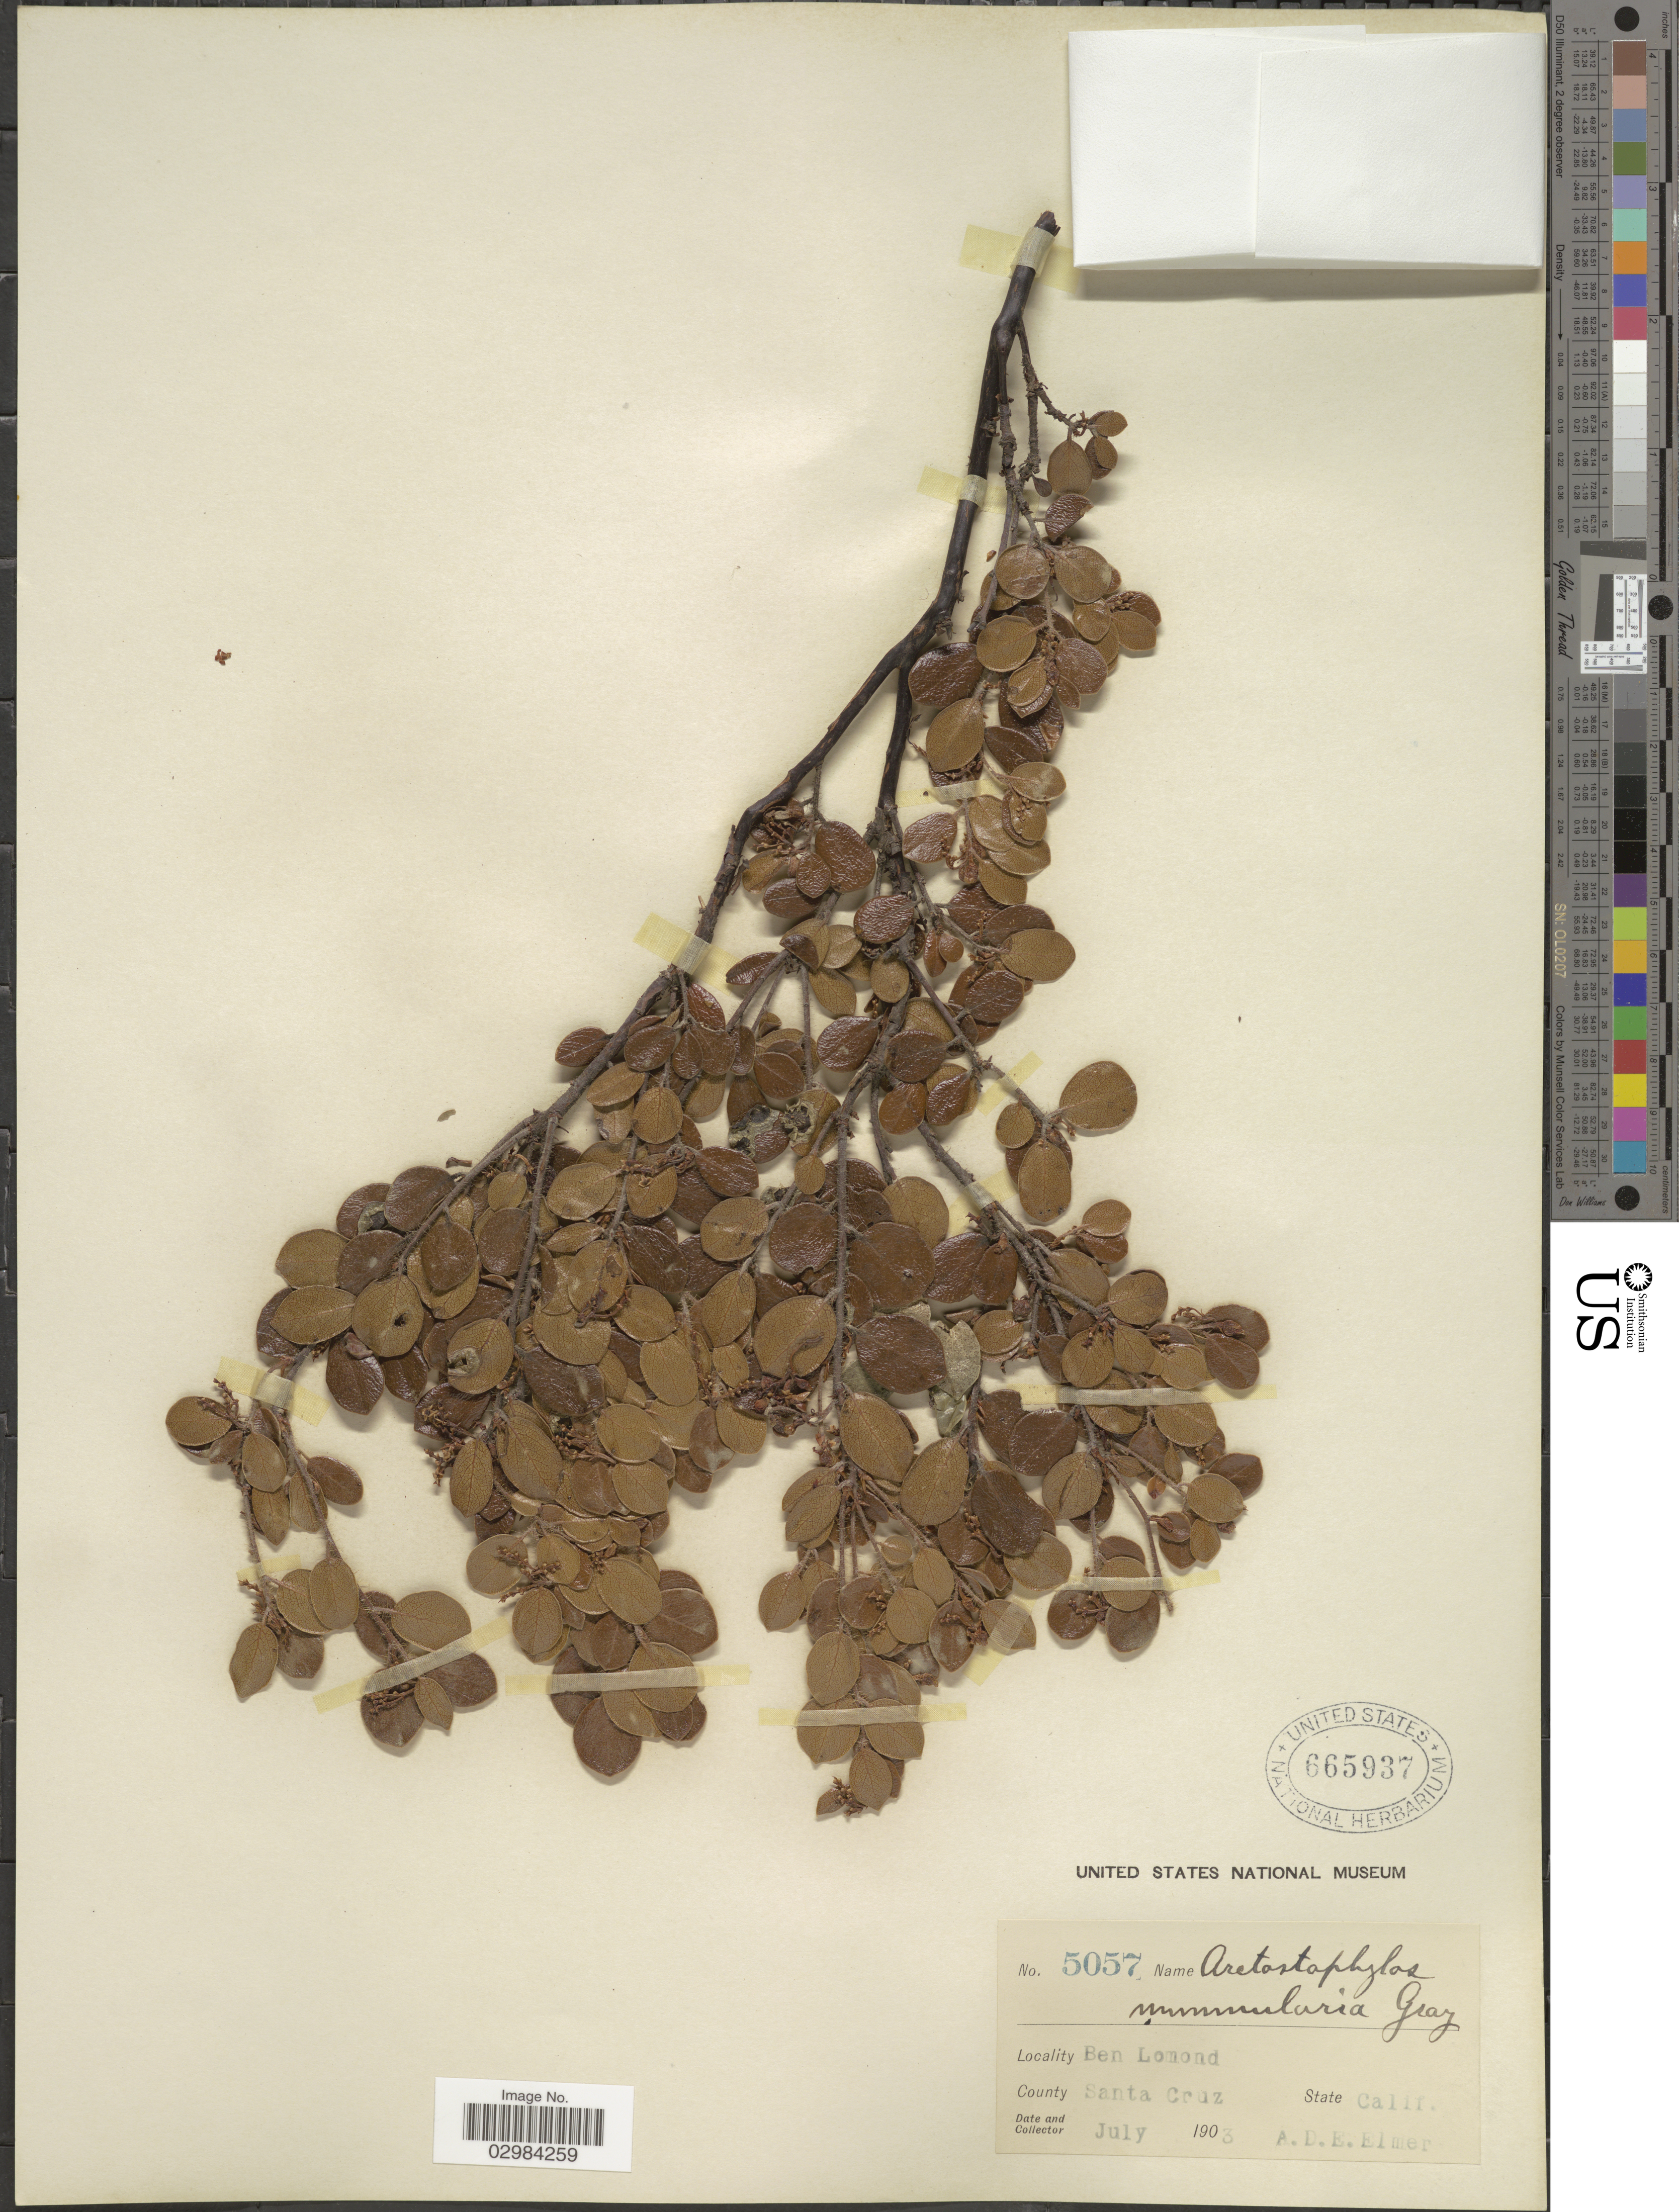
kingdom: Plantae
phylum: Tracheophyta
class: Magnoliopsida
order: Ericales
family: Ericaceae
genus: Arctostaphylos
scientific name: Arctostaphylos nummularia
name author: A. Gray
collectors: A. D. E. Elmer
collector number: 5057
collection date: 1903-07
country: United States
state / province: California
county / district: Santa Cruz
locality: Ben Lomond, County Santa Cruz.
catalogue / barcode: US 665937